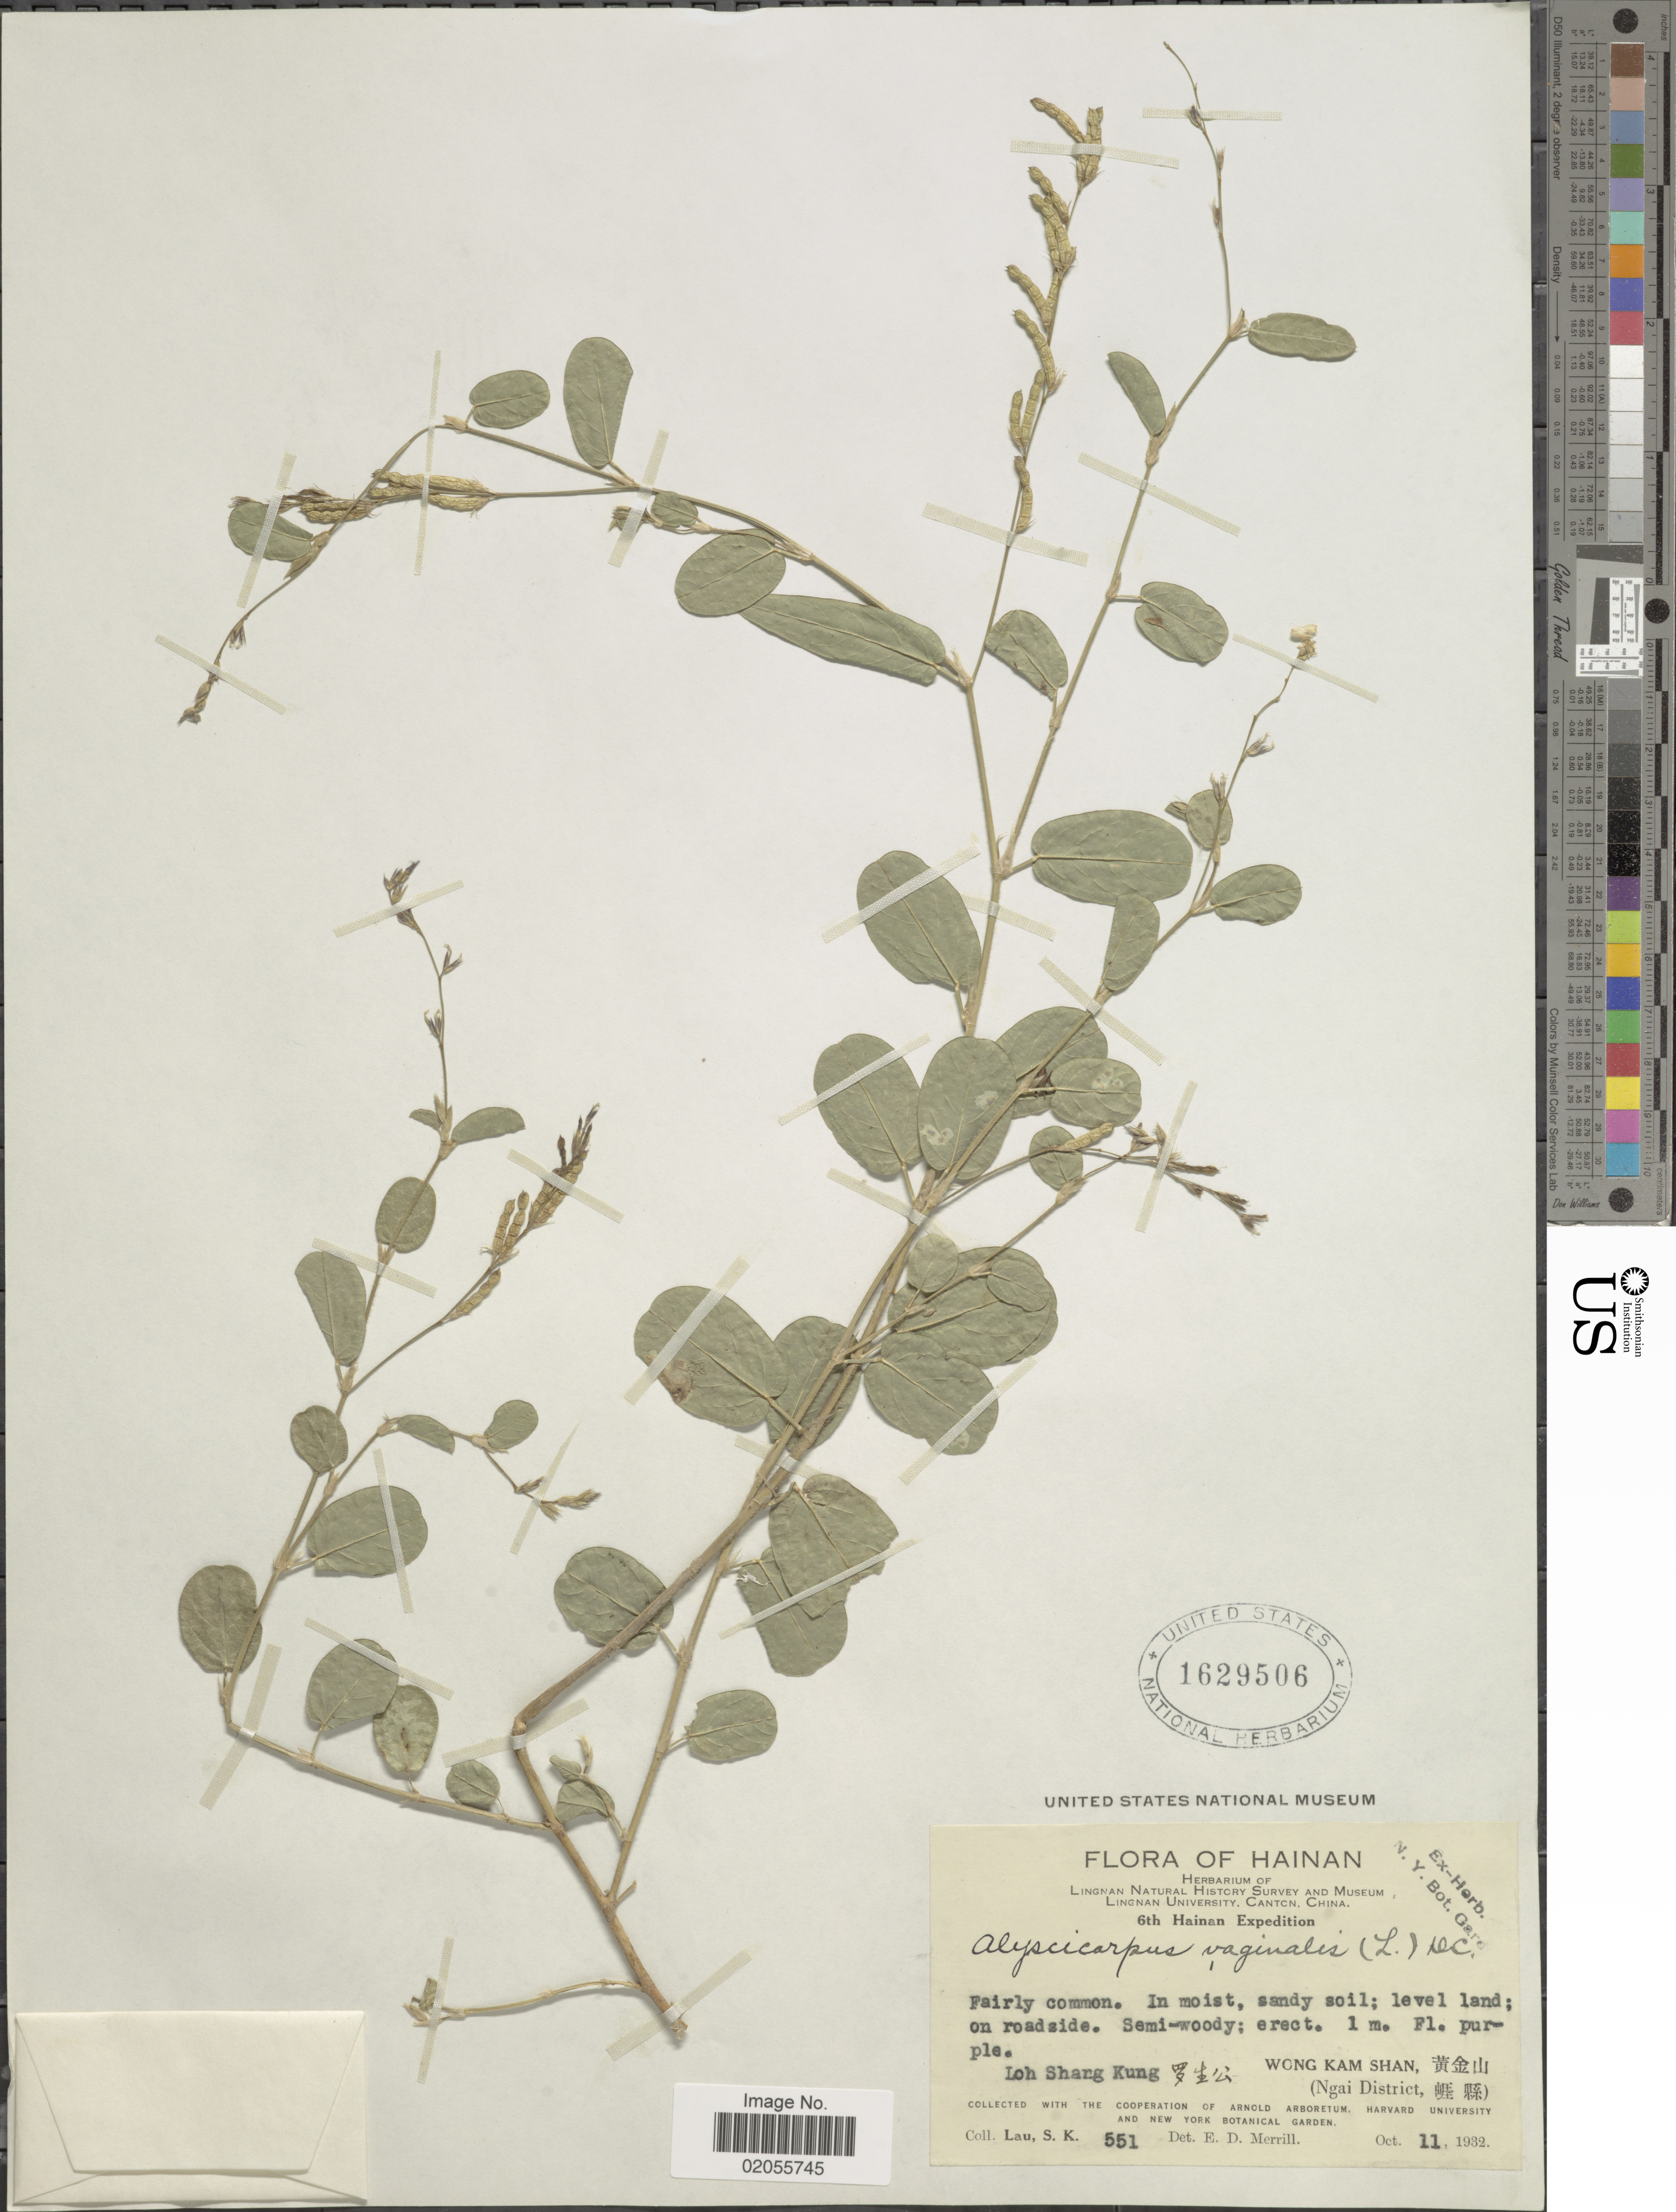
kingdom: Plantae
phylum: Tracheophyta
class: Magnoliopsida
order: Fabales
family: Fabaceae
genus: Alysicarpus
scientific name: Alysicarpus vaginalis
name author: (L.) DC.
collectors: S. K. Lau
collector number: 551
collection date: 1932-10-11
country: China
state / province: Hainan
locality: Loh Shang Kung Wong kam Shan (Ngai District)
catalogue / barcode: US 1629506